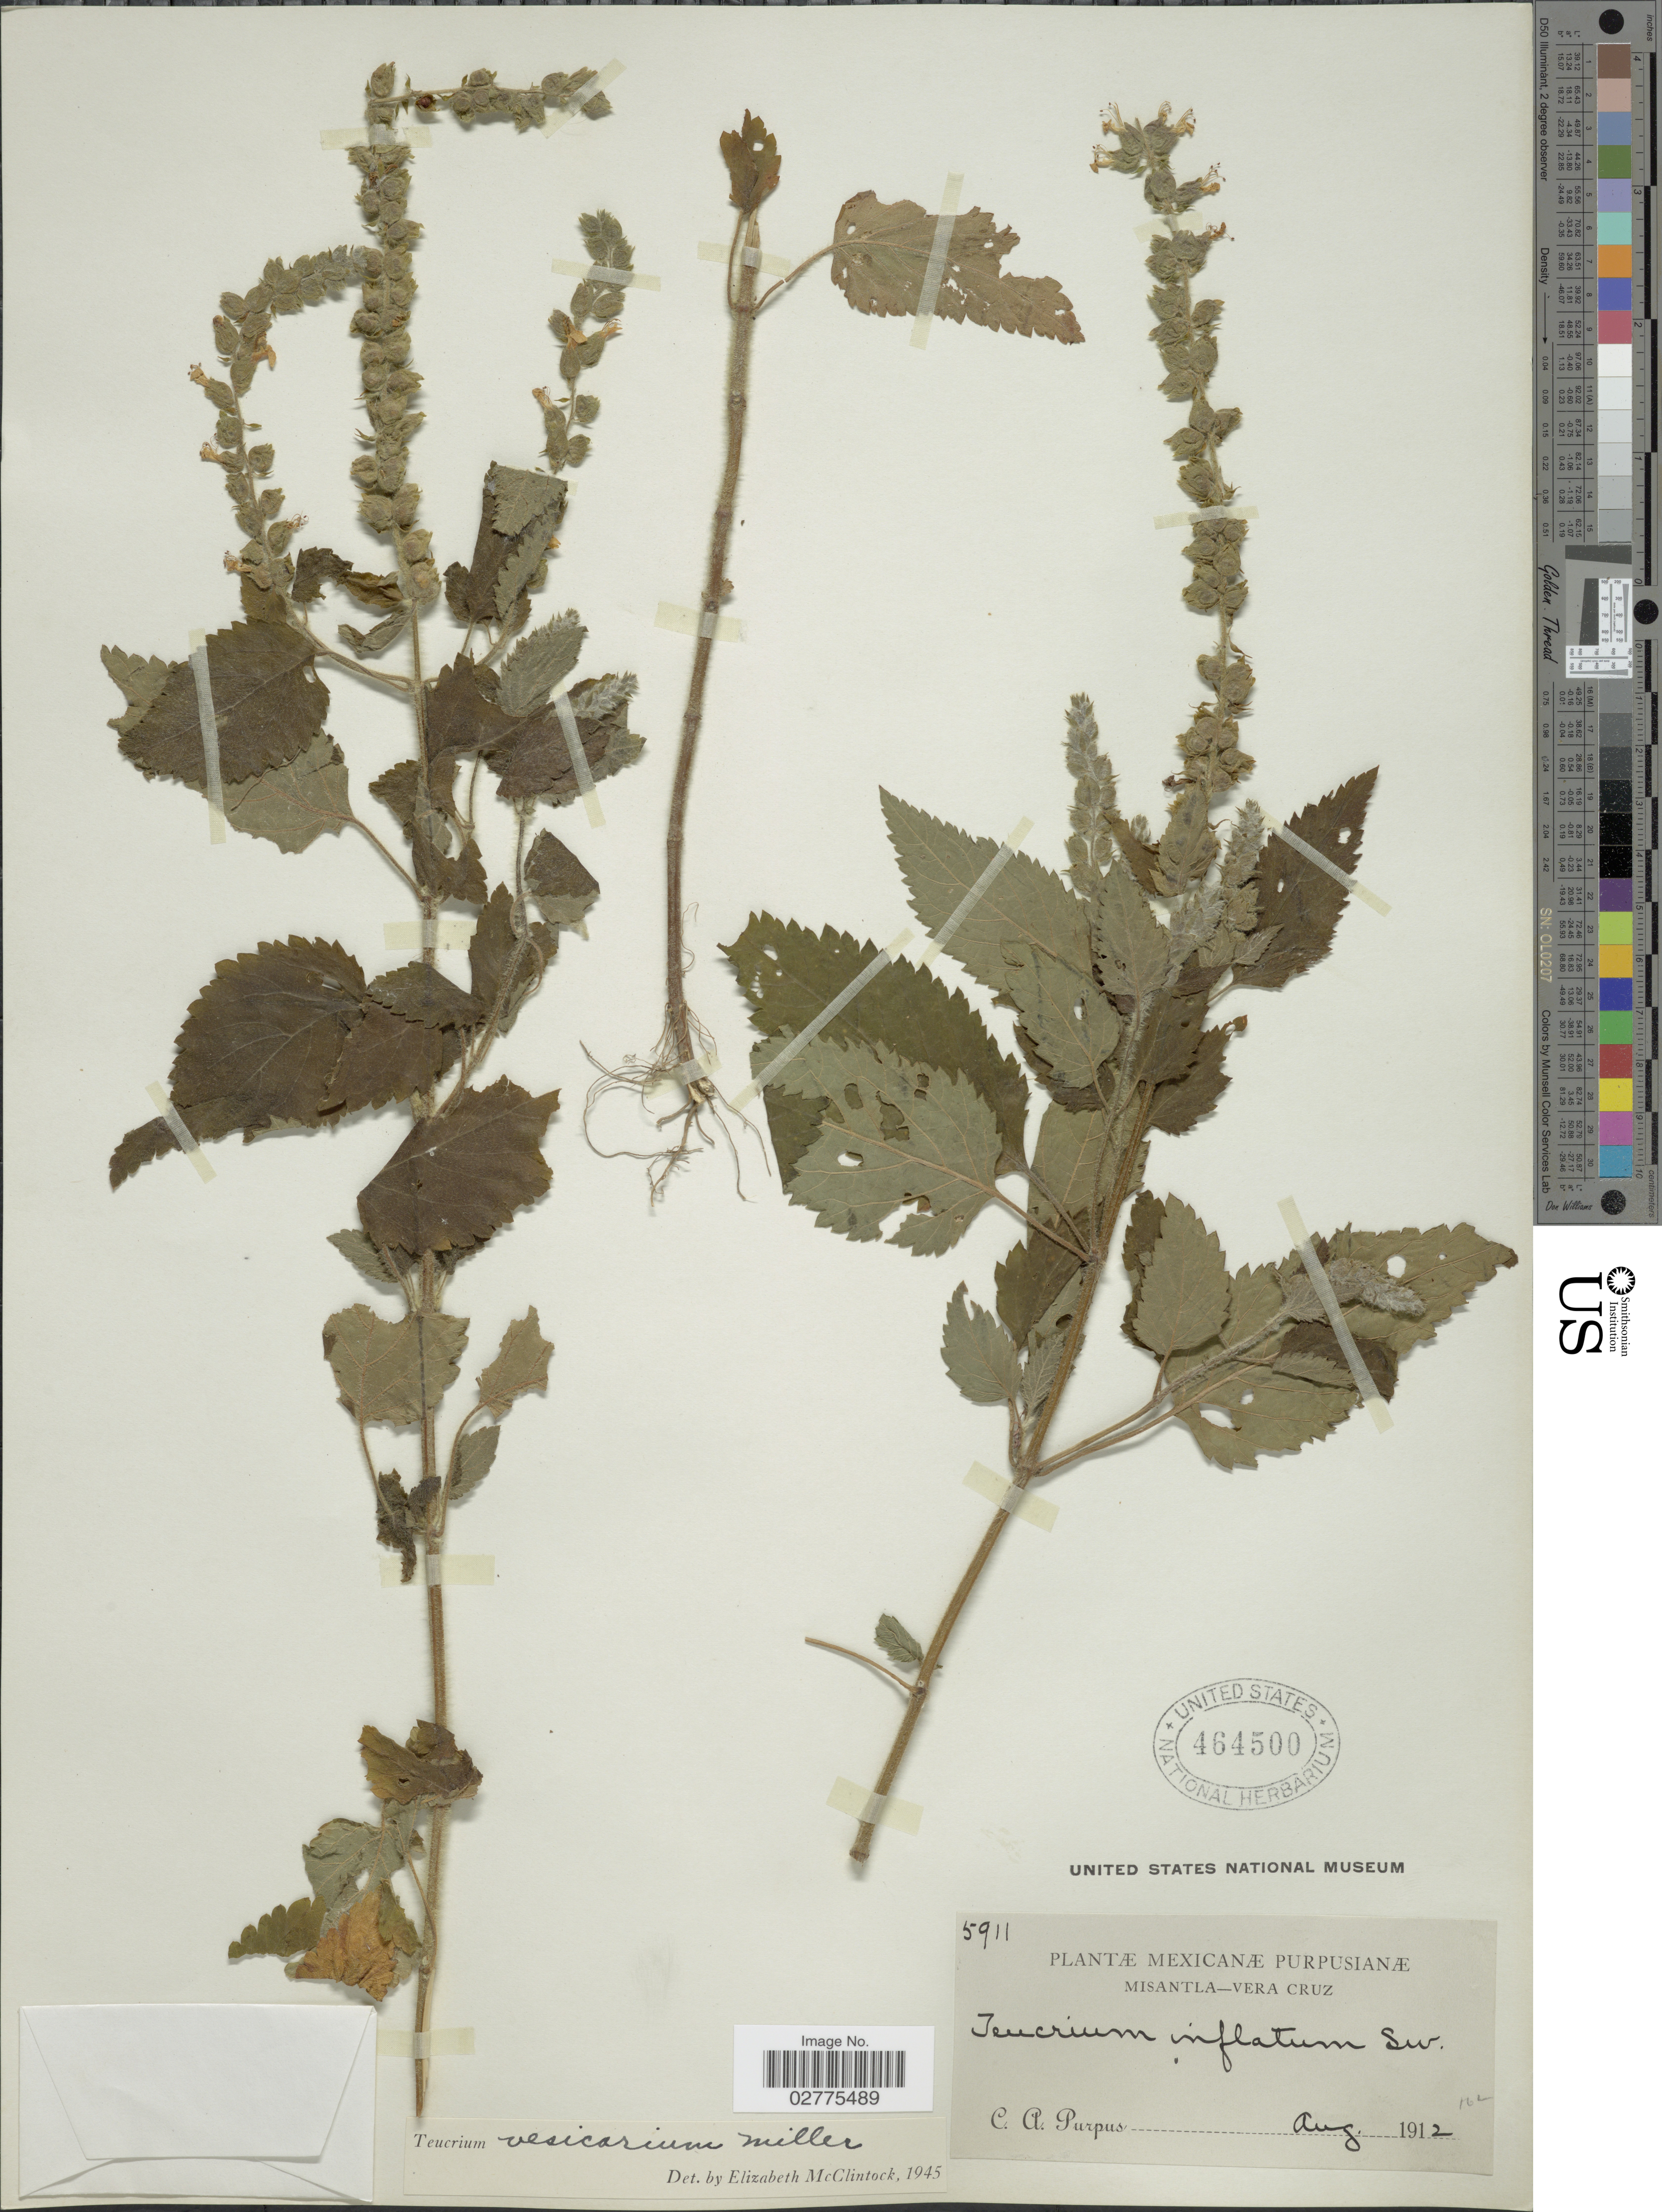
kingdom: Plantae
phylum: Tracheophyta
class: Magnoliopsida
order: Lamiales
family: Lamiaceae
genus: Teucrium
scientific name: Teucrium vesicarium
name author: Mill.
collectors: C. A. Purpus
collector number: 5911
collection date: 1912-08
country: Mexico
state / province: Veracruz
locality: Misantla - Vera Cruz.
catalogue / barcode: US 464500